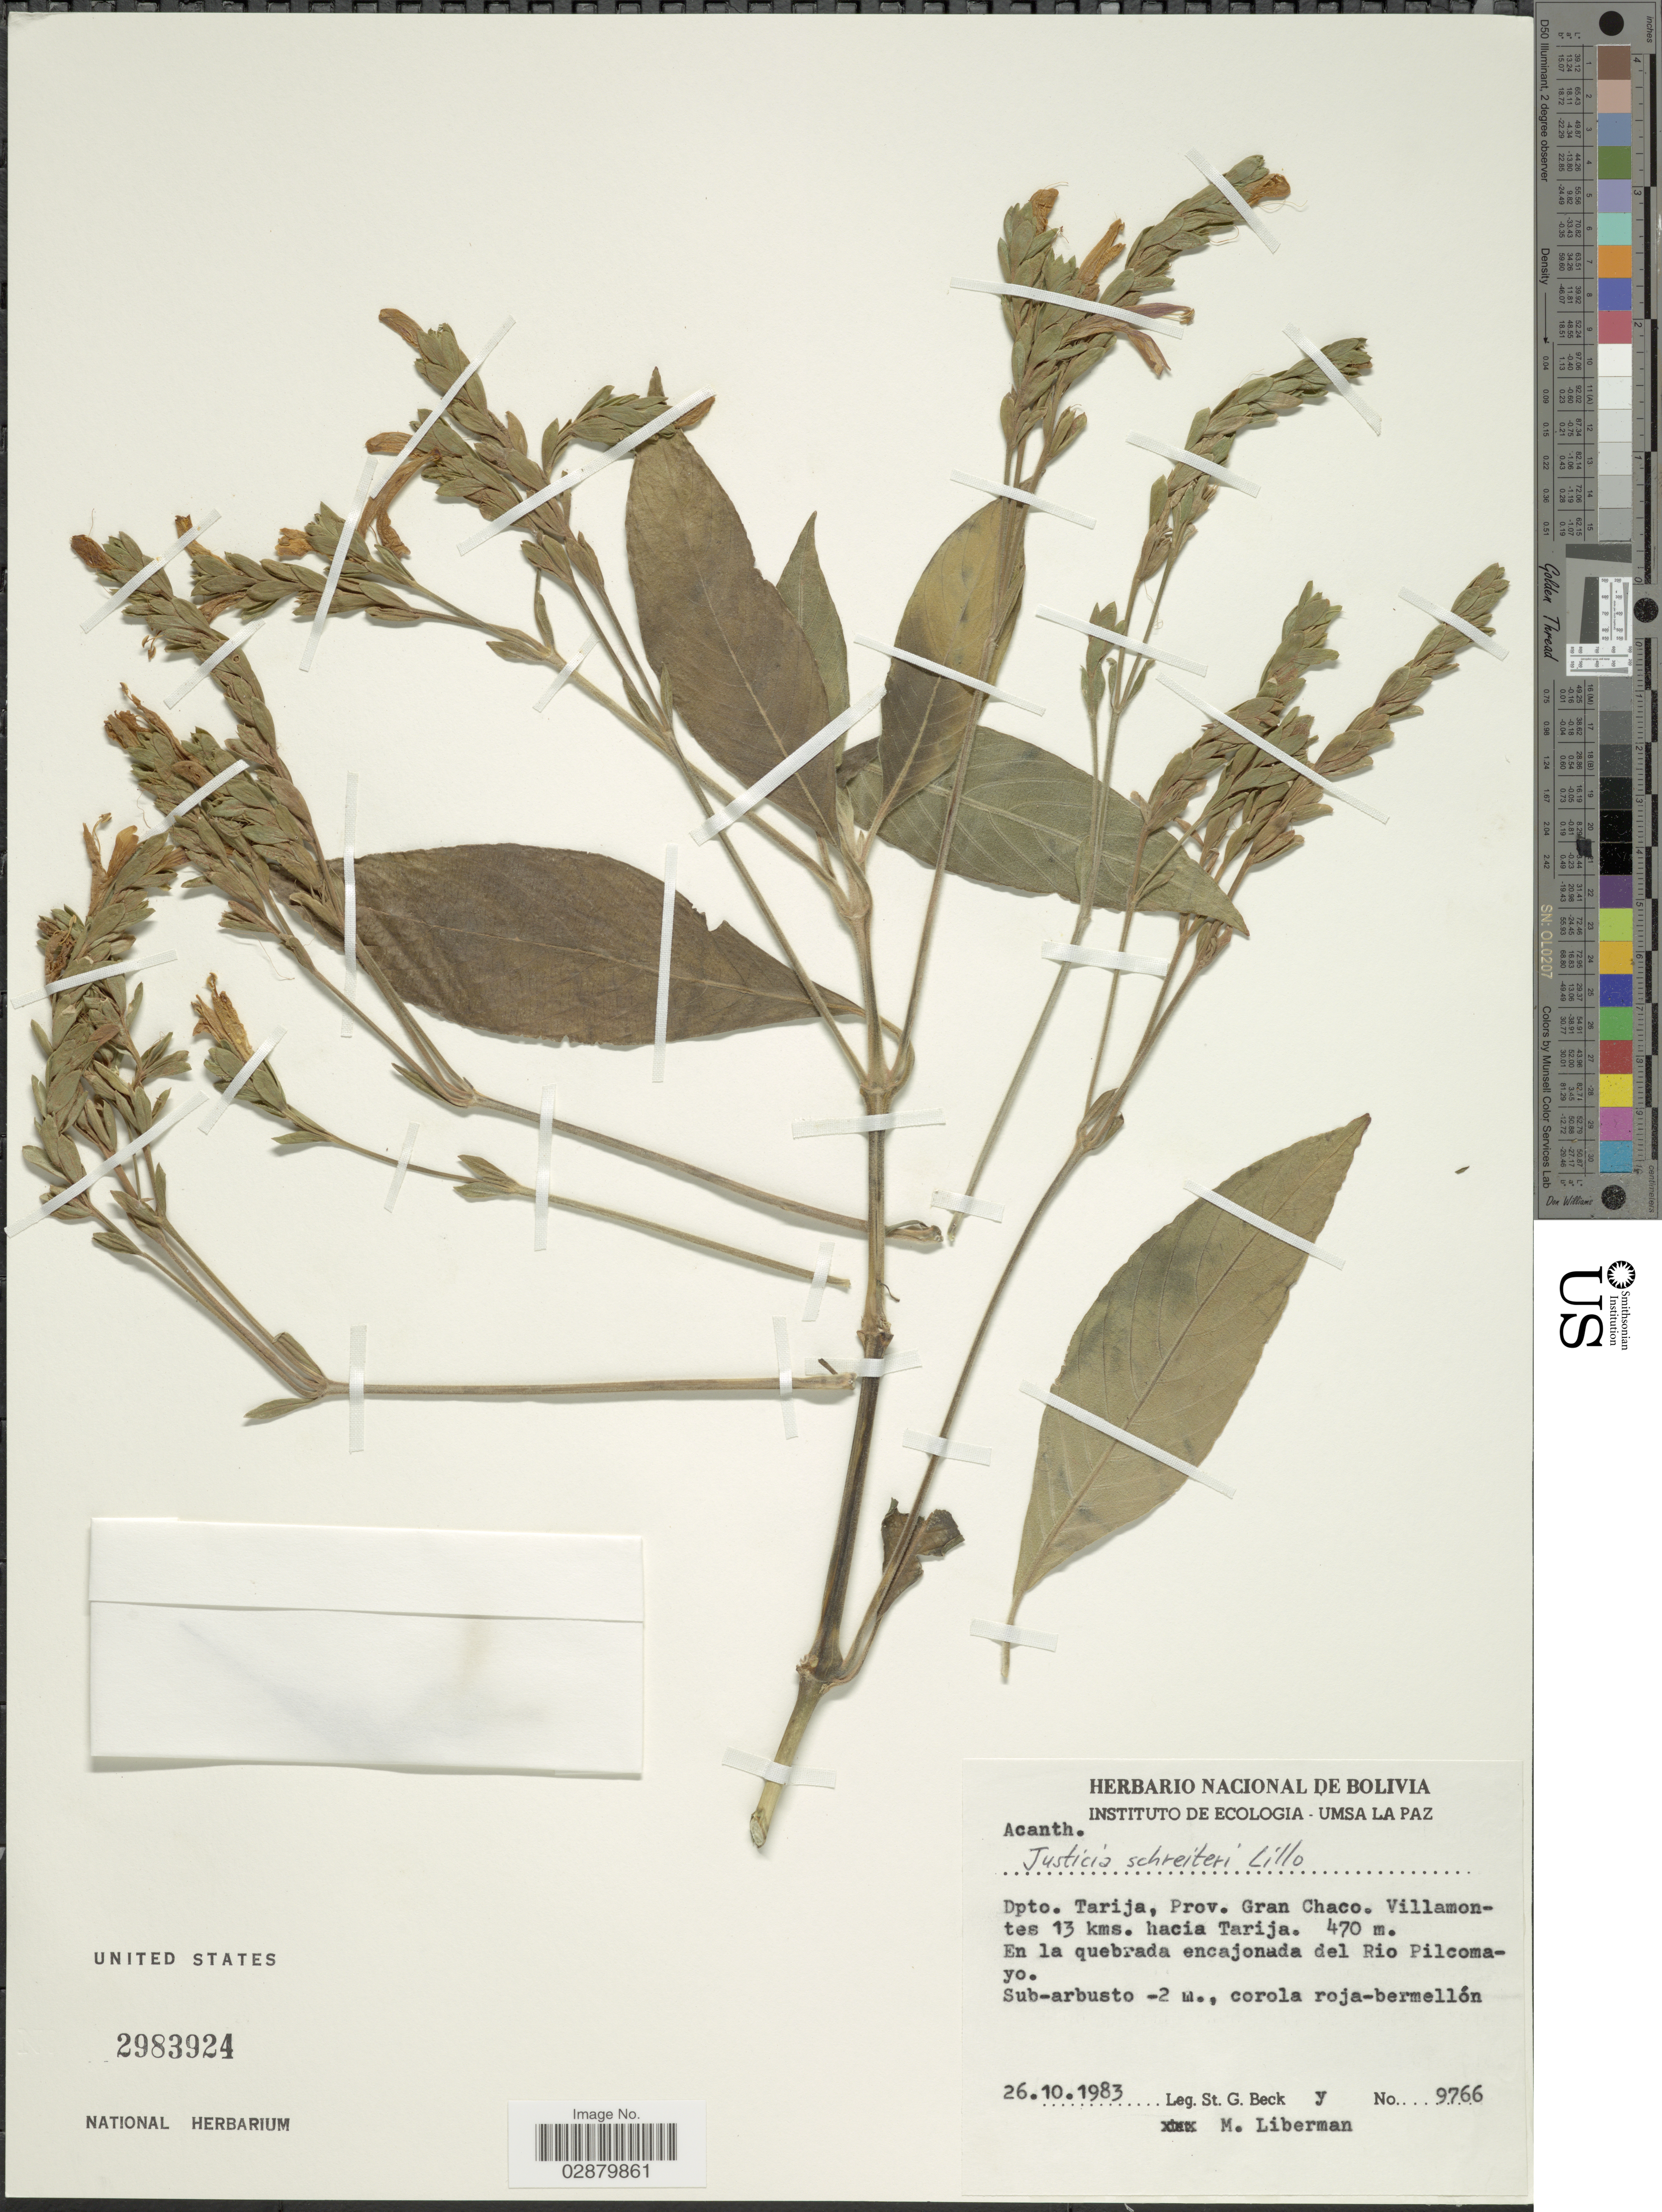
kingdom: Plantae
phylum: Tracheophyta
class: Magnoliopsida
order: Lamiales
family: Acanthaceae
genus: Justicia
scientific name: Justicia oranensis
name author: De Marco & T. Ruíz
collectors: S. G. Beck & M. Liberman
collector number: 9766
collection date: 1983-10-26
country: Bolivia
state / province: Tarija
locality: Dpto. Tarija, Prov. Gran Chaco. Villamontes 13 kms. hacia Tarija.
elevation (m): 470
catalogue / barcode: US 2983924